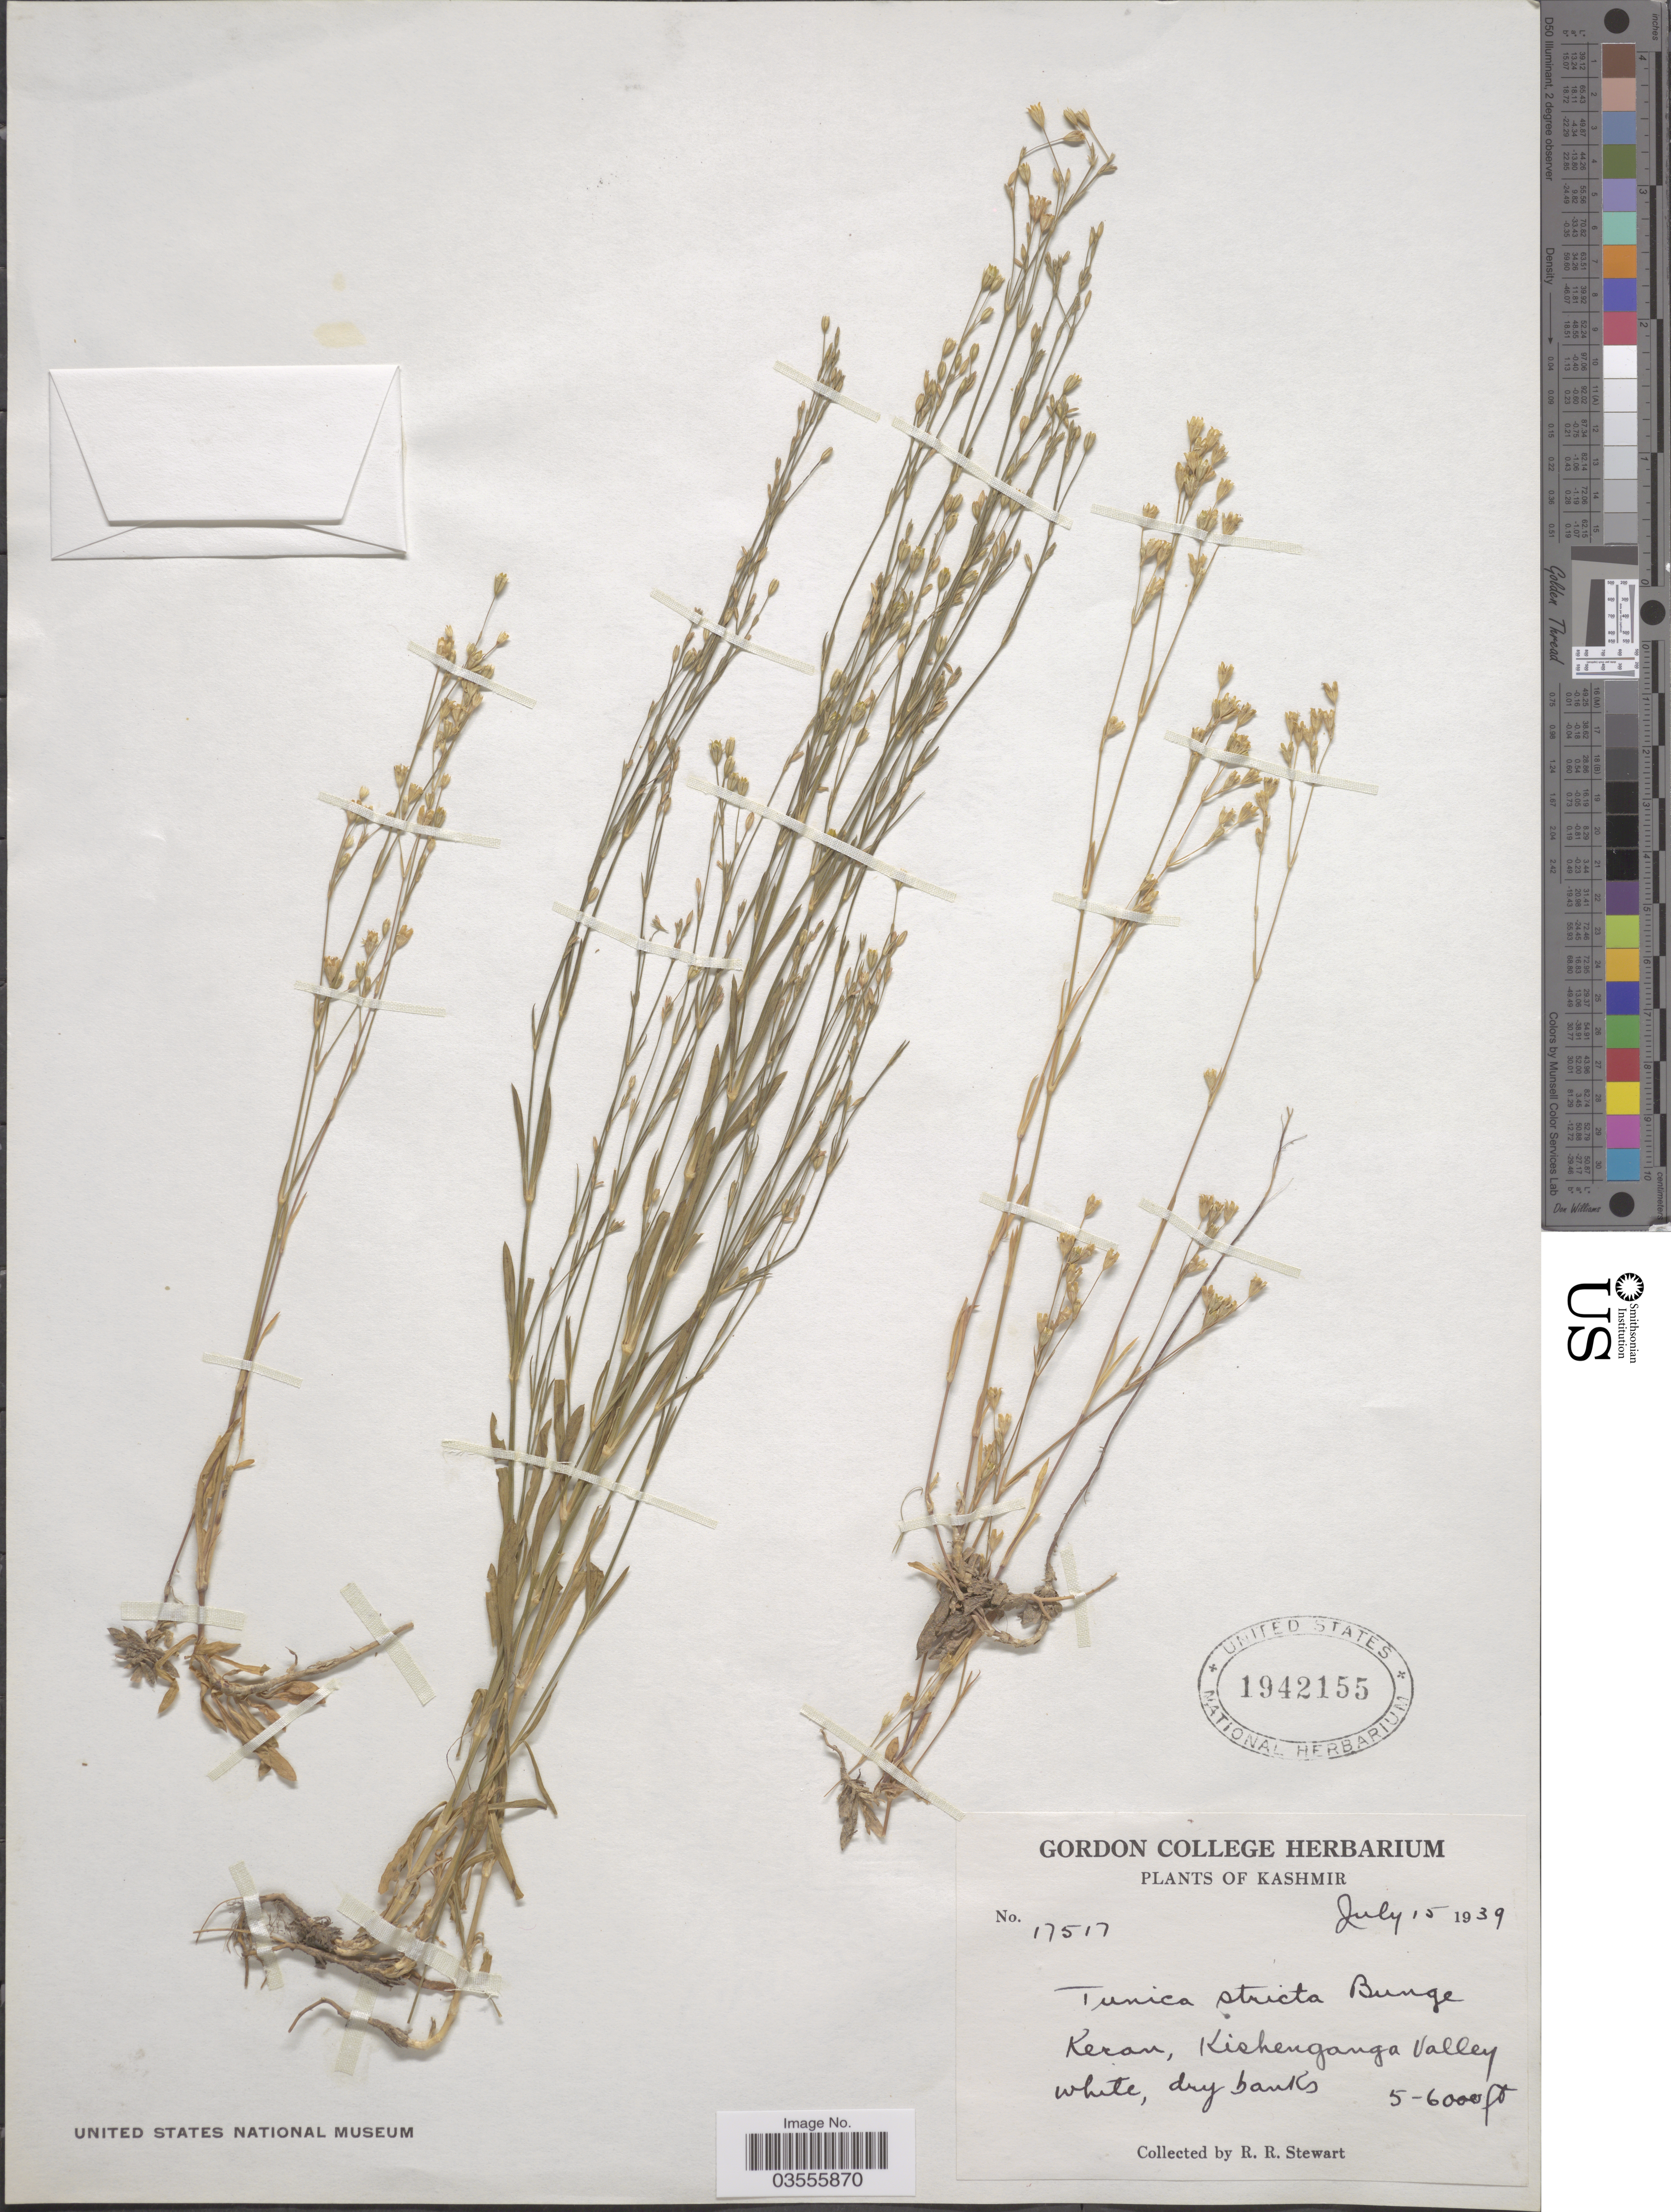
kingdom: Plantae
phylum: Tracheophyta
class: Magnoliopsida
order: Caryophyllales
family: Caryophyllaceae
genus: Dianthus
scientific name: Dianthus recticaulis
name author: Ledeb.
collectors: R. Stewart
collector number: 17517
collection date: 1939-07-15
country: India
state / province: Jammu and Kashmir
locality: Kashmir. Keran, Kishenganga Valley.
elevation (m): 1524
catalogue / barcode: US 1942155